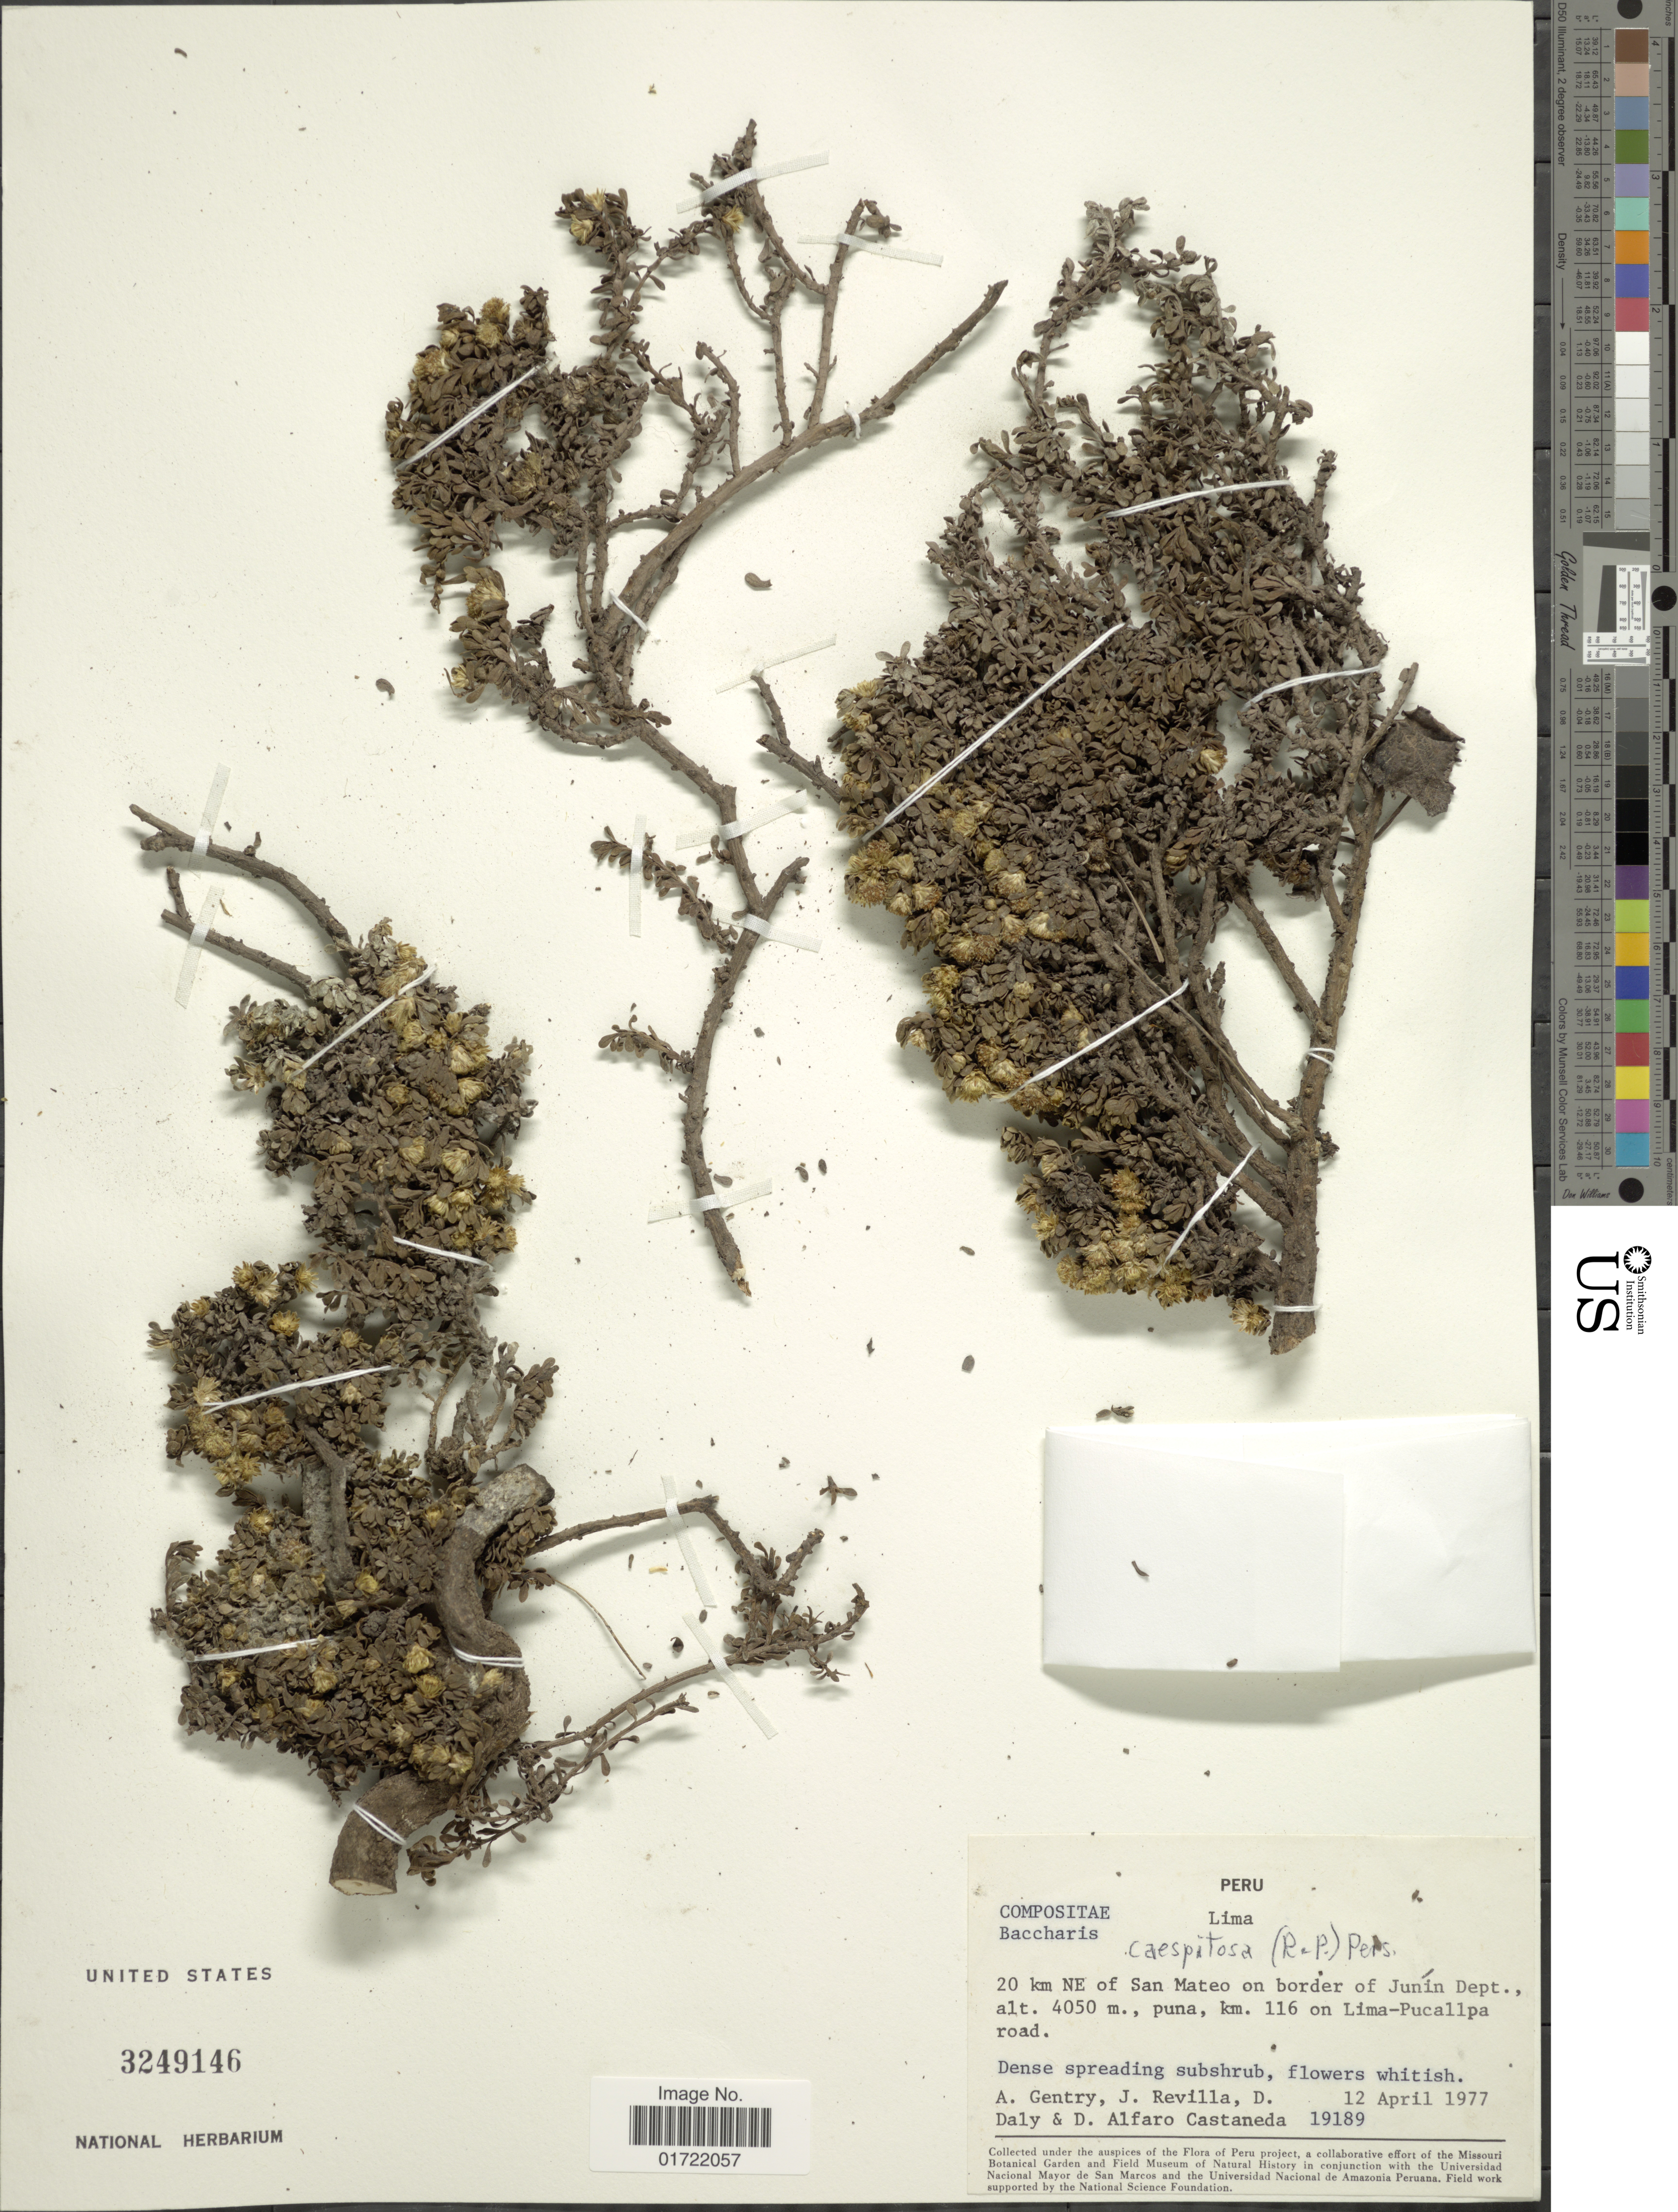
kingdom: Plantae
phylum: Tracheophyta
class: Magnoliopsida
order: Asterales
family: Asteraceae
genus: Baccharis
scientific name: Baccharis caespitosa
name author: (Ruiz & Pav.) Pers.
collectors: A. H. Gentry, J. Revilla, D. C. Daly & D. Alfaro Castaneda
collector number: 19189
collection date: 1977-04-12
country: Peru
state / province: Lima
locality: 20 km NE of San Mateo on border of Junin Dept., km. 116 on Lima-Pucallpa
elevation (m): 4050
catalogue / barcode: US 3249146